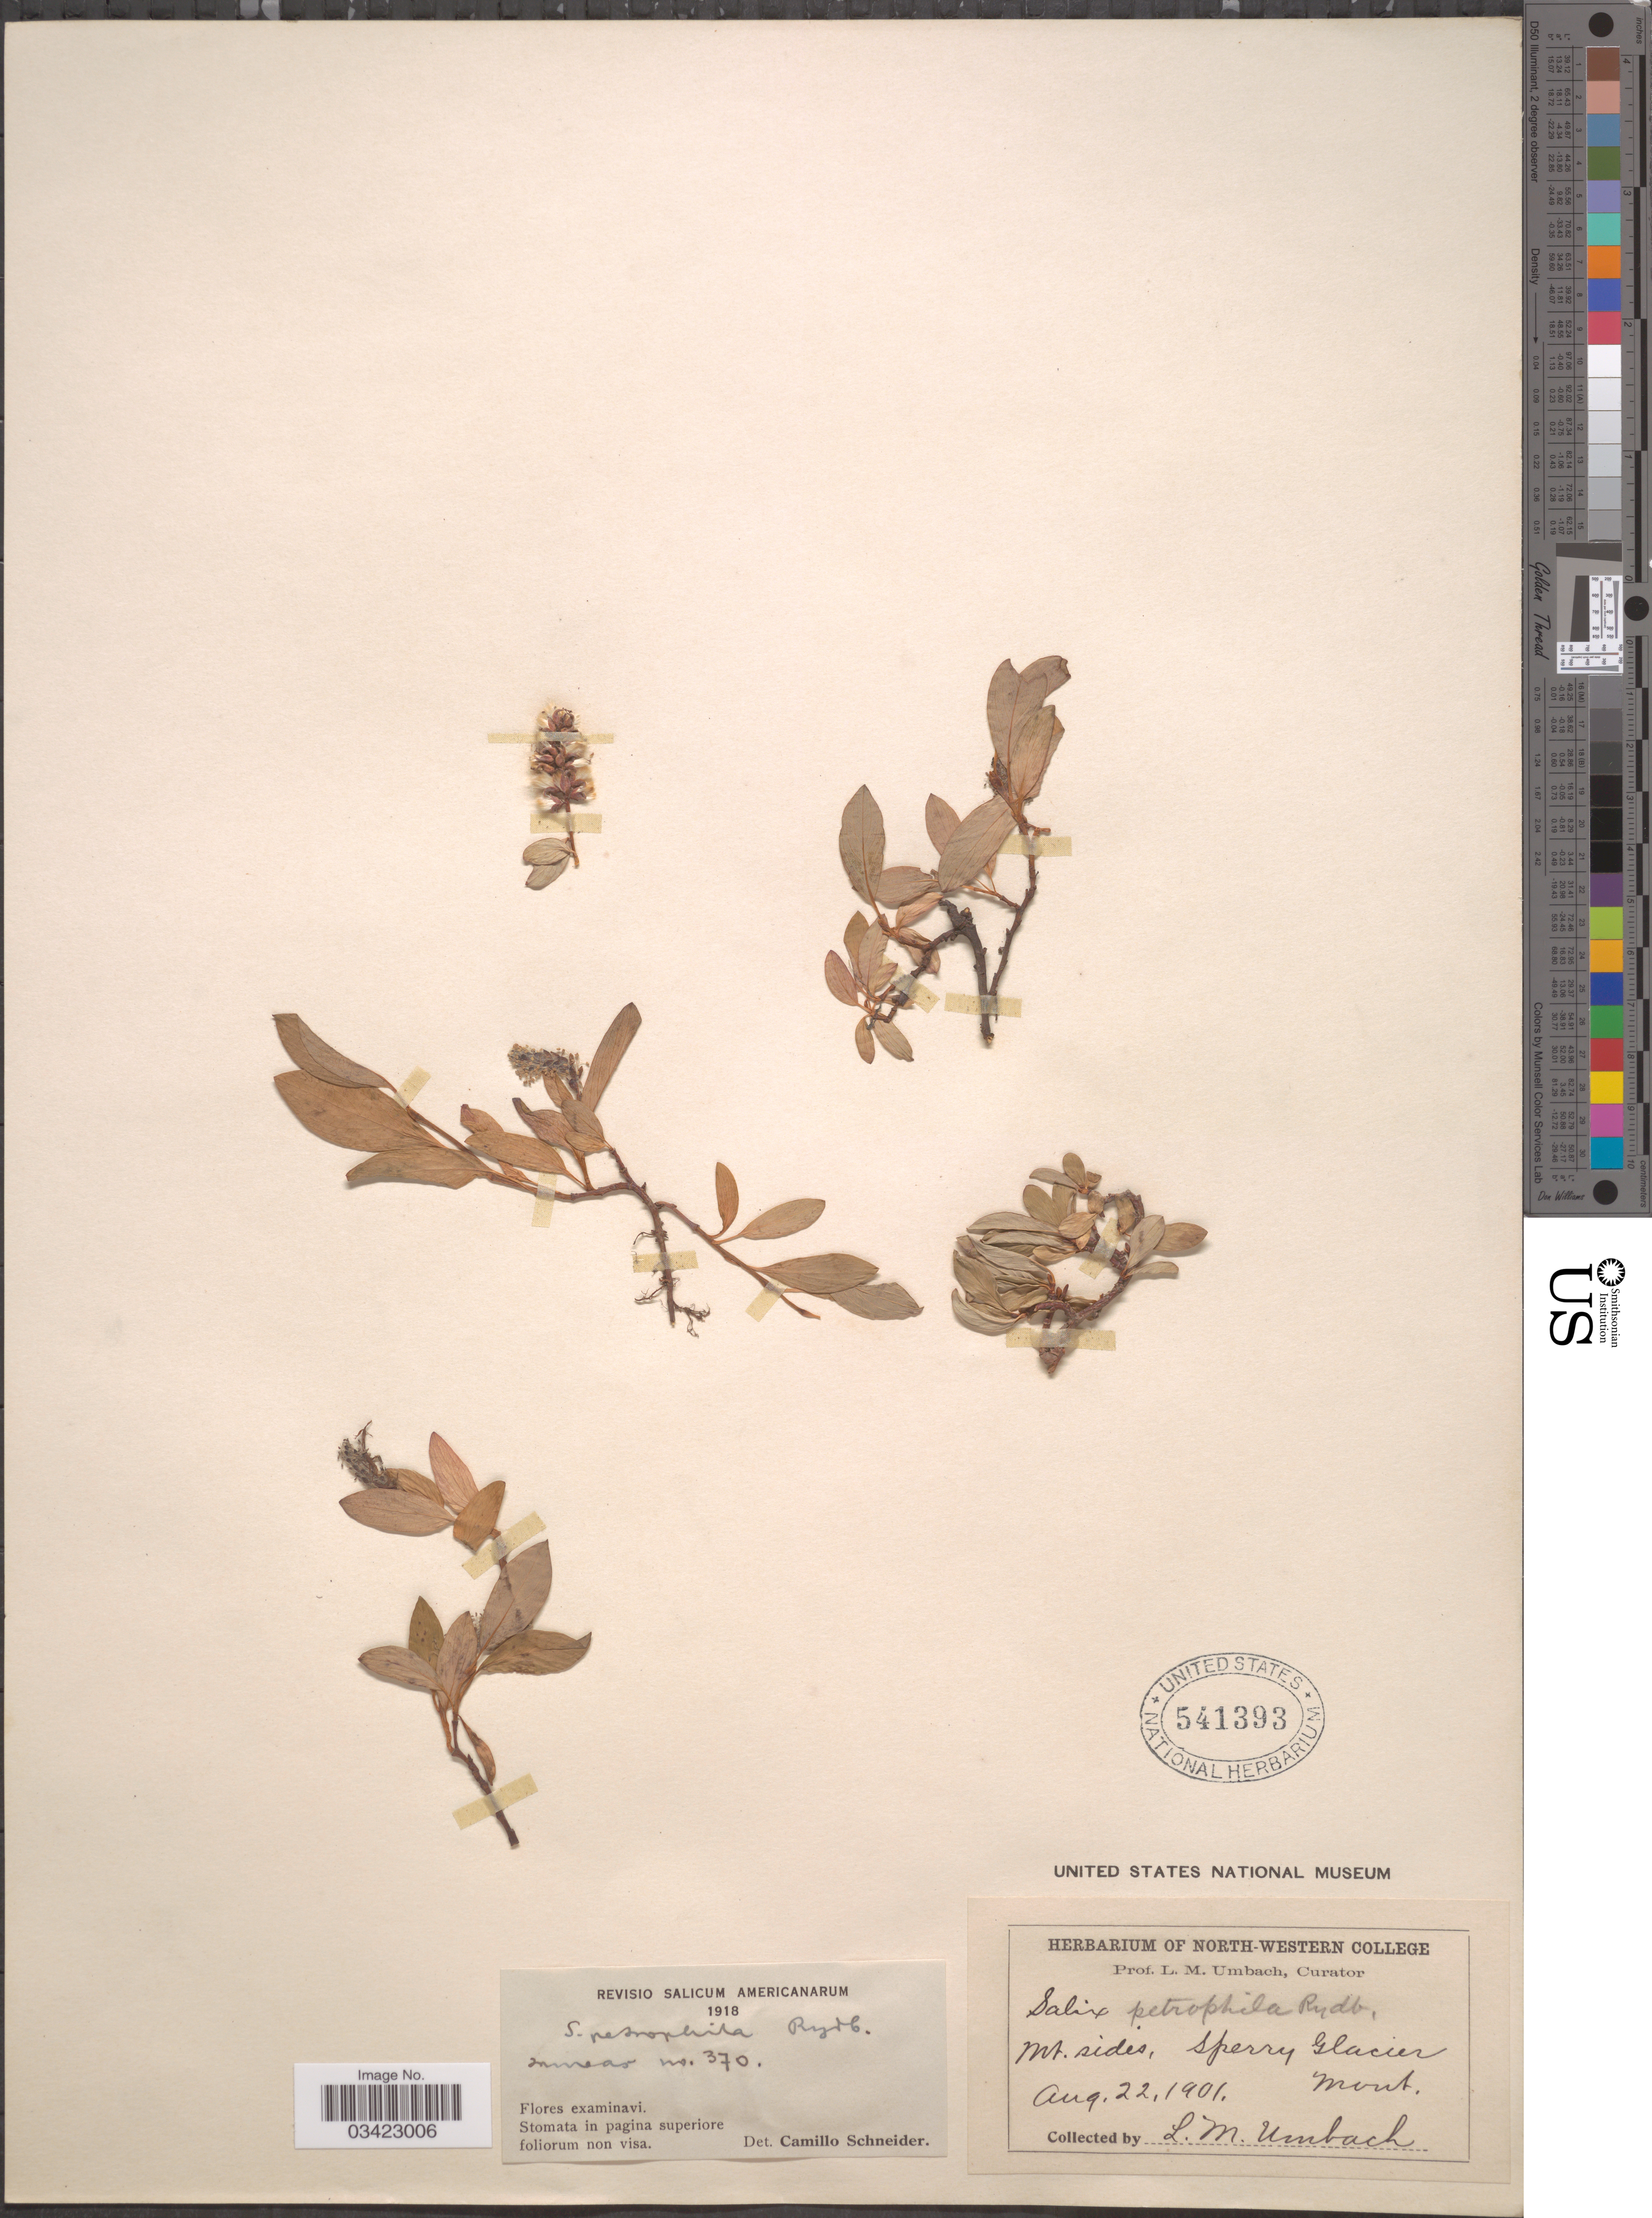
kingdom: Plantae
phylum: Tracheophyta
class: Magnoliopsida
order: Malpighiales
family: Salicaceae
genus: Salix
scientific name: Salix anglorum var. antiplasta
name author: C.K. Schneid.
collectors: L. M. Umbach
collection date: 1901-08-22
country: United States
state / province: Montana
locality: Mt. sides, Sperry Glacier. Mont.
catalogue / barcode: US 541393